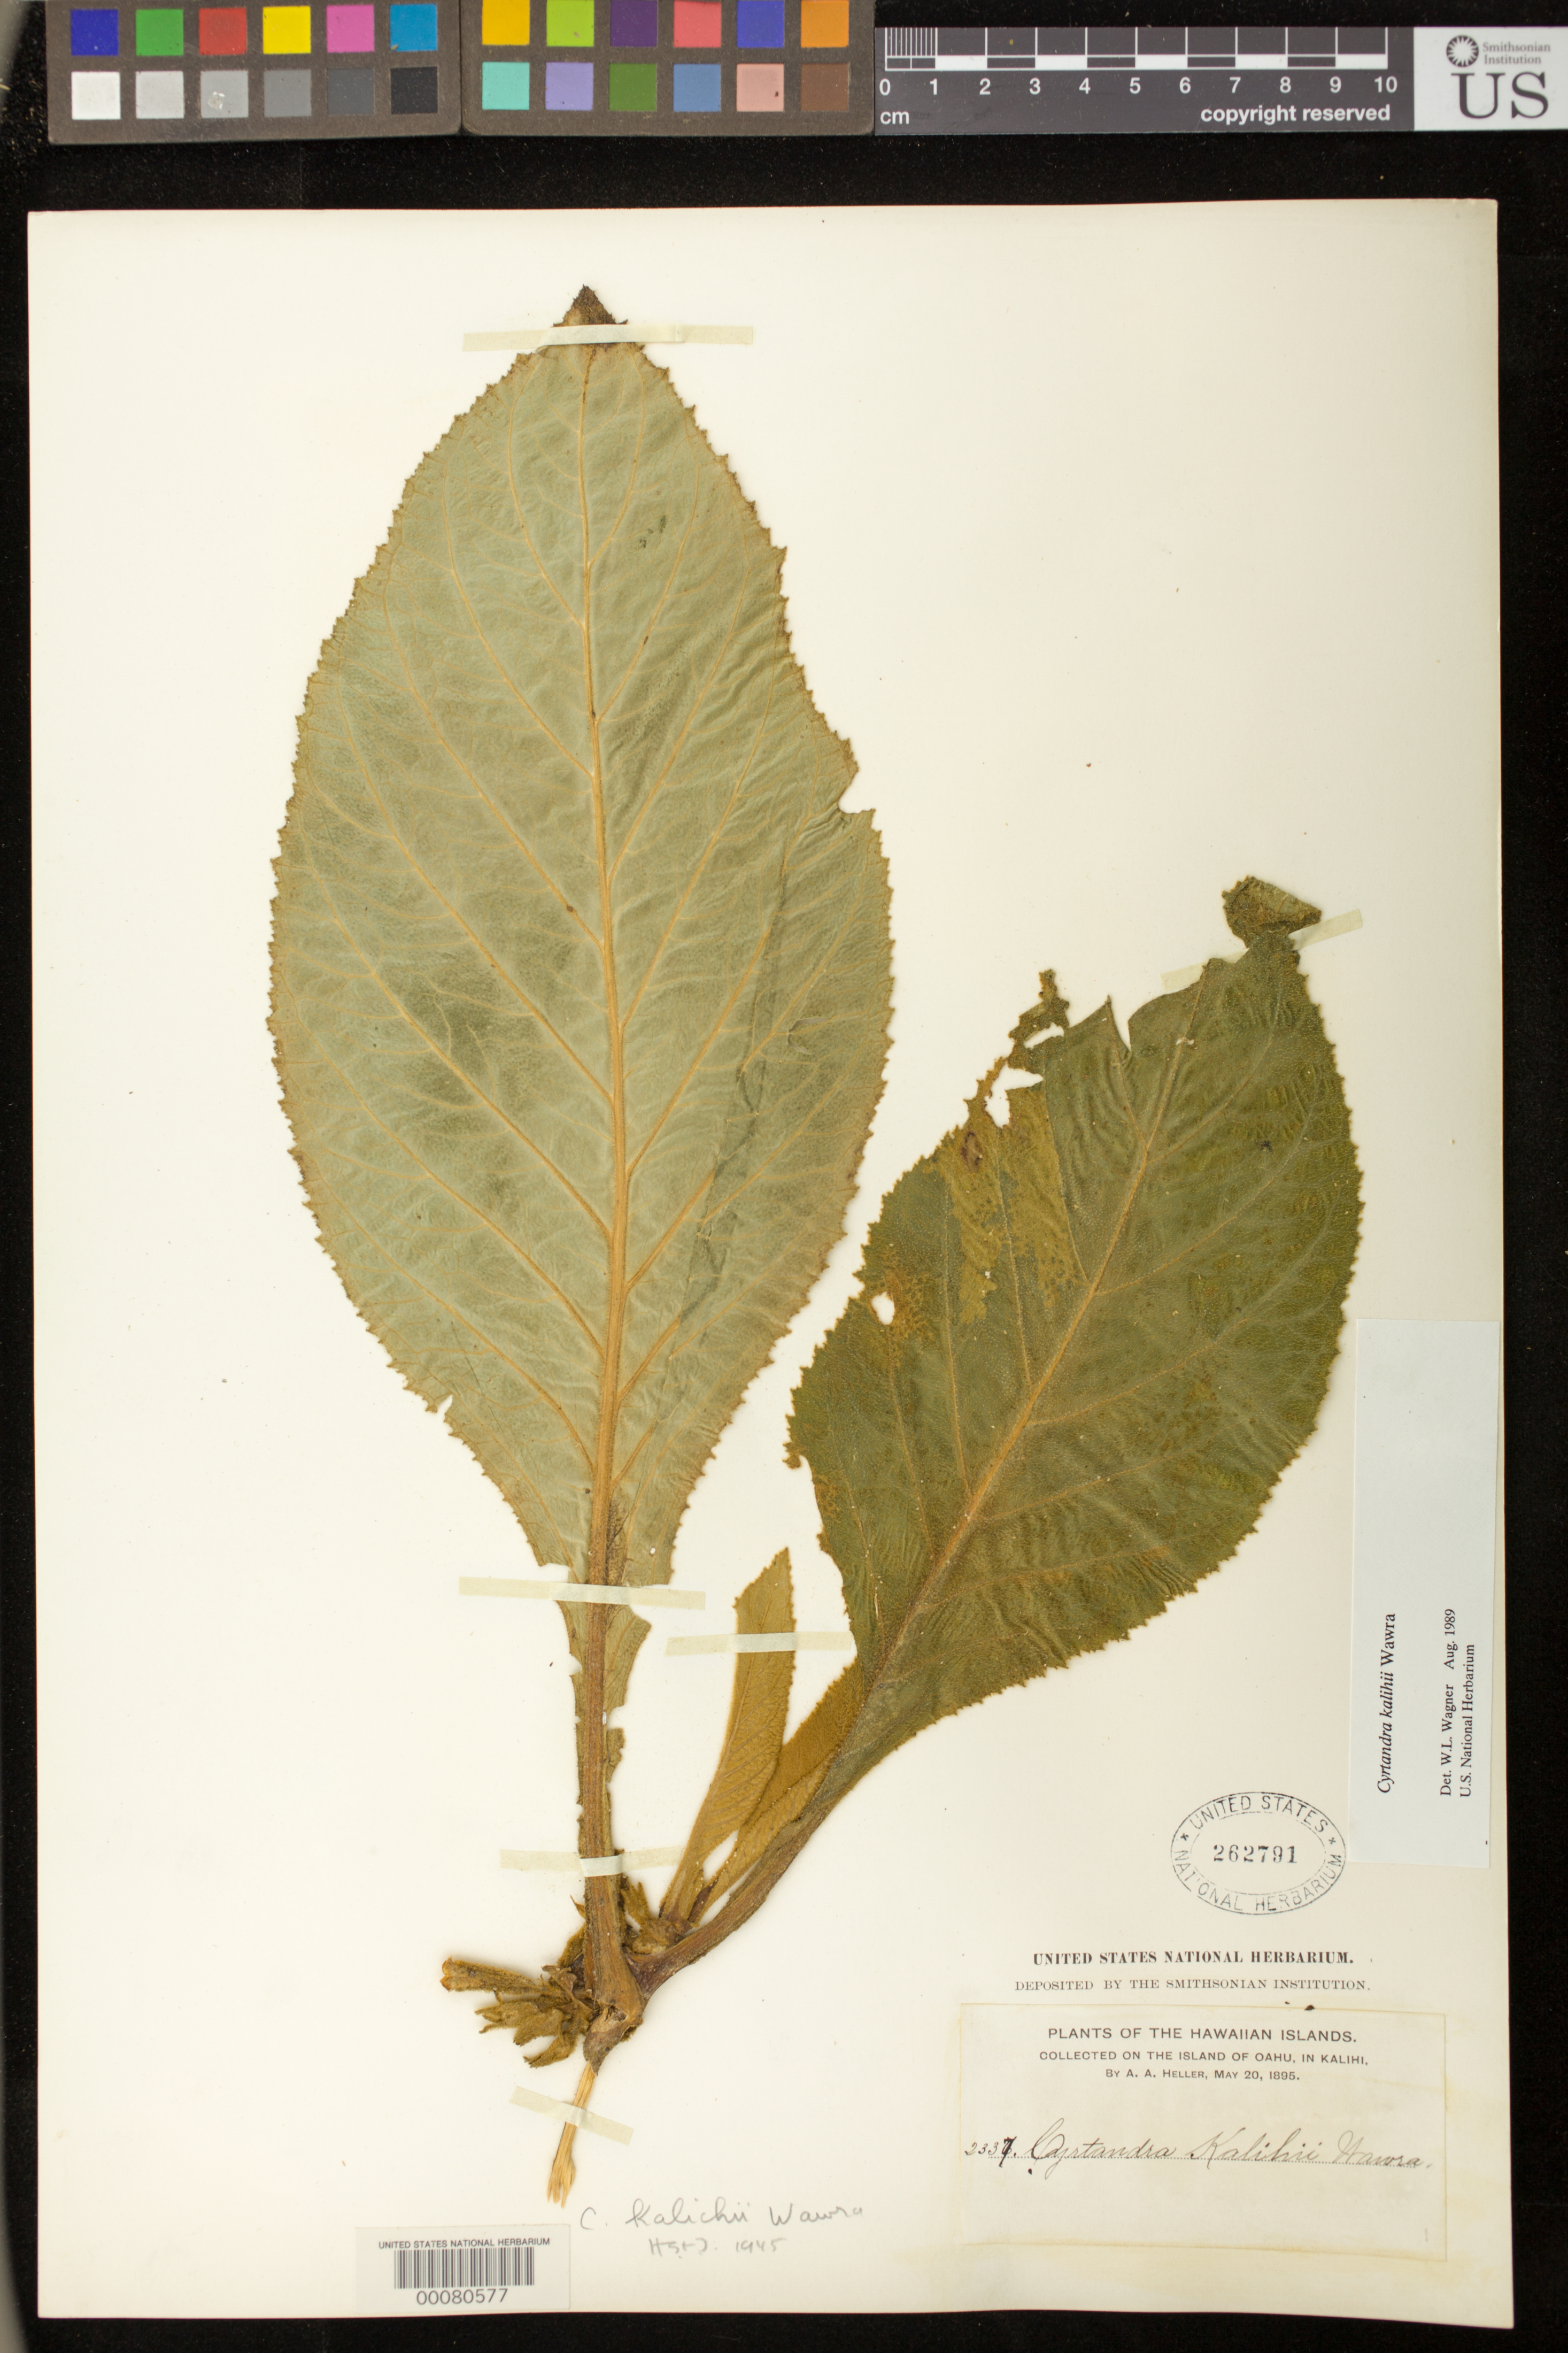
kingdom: Plantae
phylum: Tracheophyta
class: Magnoliopsida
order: Lamiales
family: Gesneriaceae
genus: Cyrtandra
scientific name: Cyrtandra kalichii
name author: Wawra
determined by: St. John, H.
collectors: A. A. Heller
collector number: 2337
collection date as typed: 20 May 1895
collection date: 1895-05-20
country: United States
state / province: Hawaii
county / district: Honolulu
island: Oahu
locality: In Kalihi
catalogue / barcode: US 262791